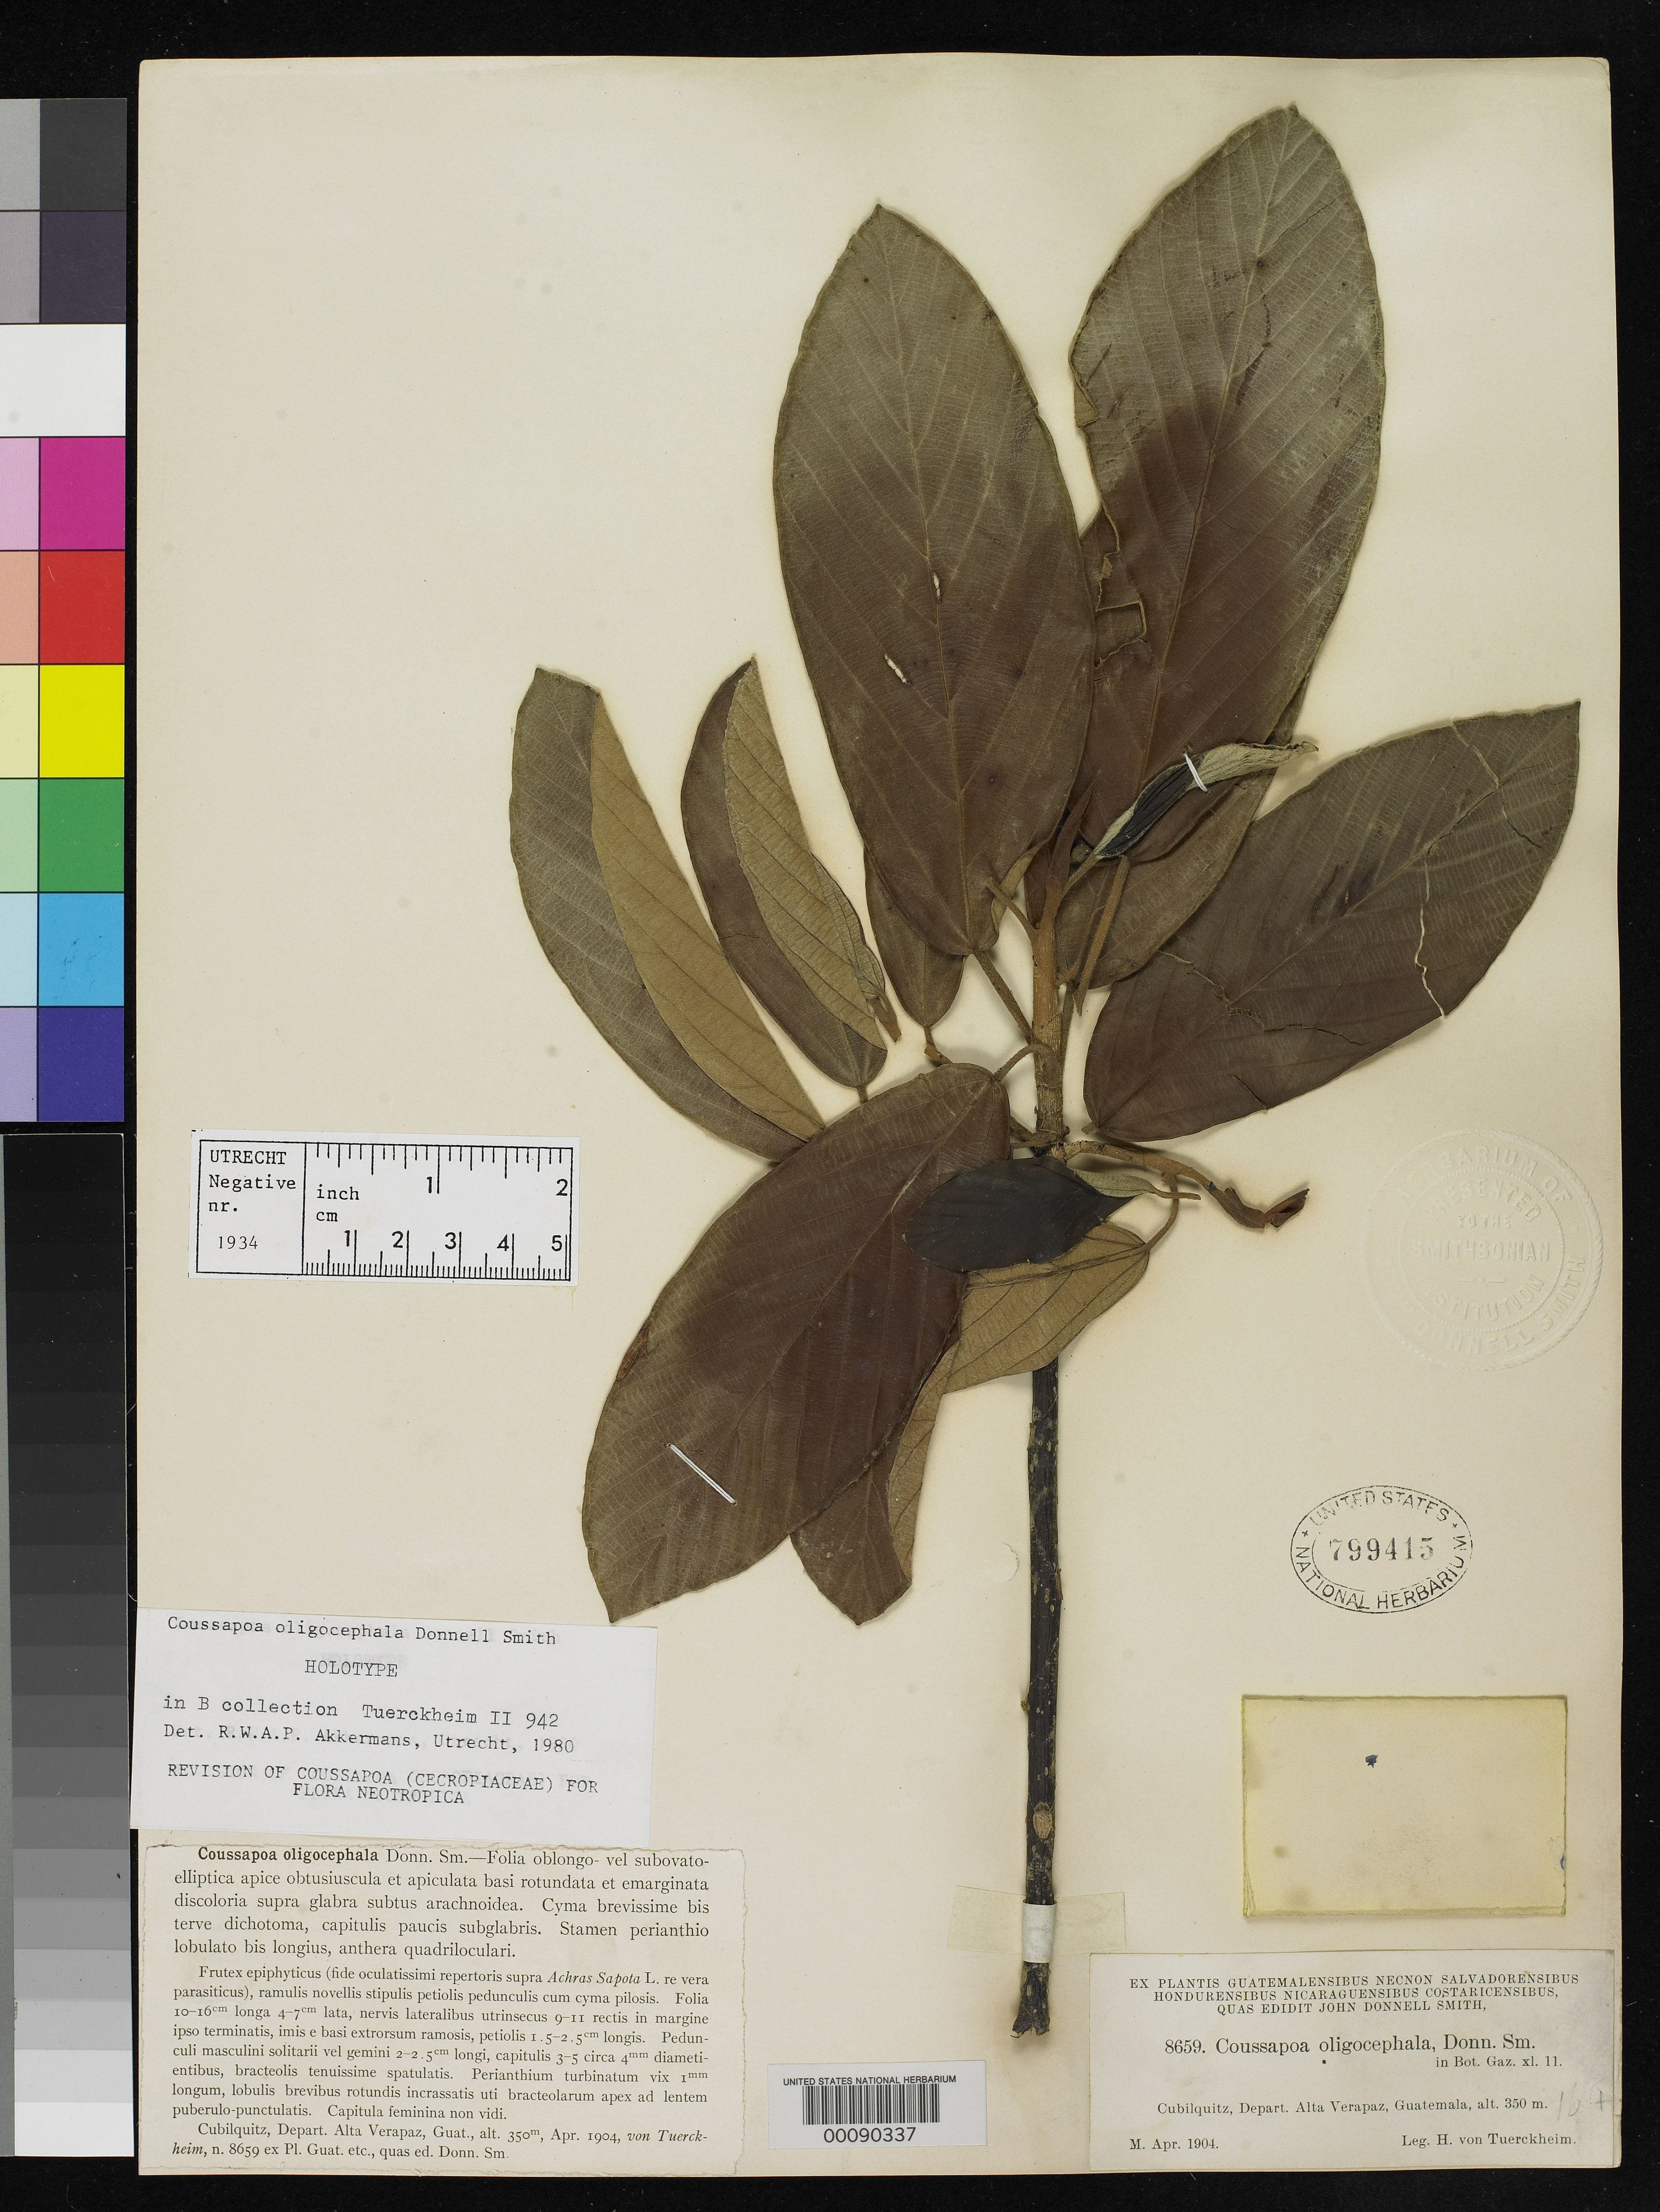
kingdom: Plantae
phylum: Tracheophyta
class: Magnoliopsida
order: Rosales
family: Urticaceae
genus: Coussapoa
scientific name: Coussapoa oligocephala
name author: Donn. Sm.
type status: Holotype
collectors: H. von Türckheim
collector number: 8659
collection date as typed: Apr 1904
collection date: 1904-04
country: Guatemala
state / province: Alta Verapaz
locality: Cubilquitz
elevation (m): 350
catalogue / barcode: US 799415